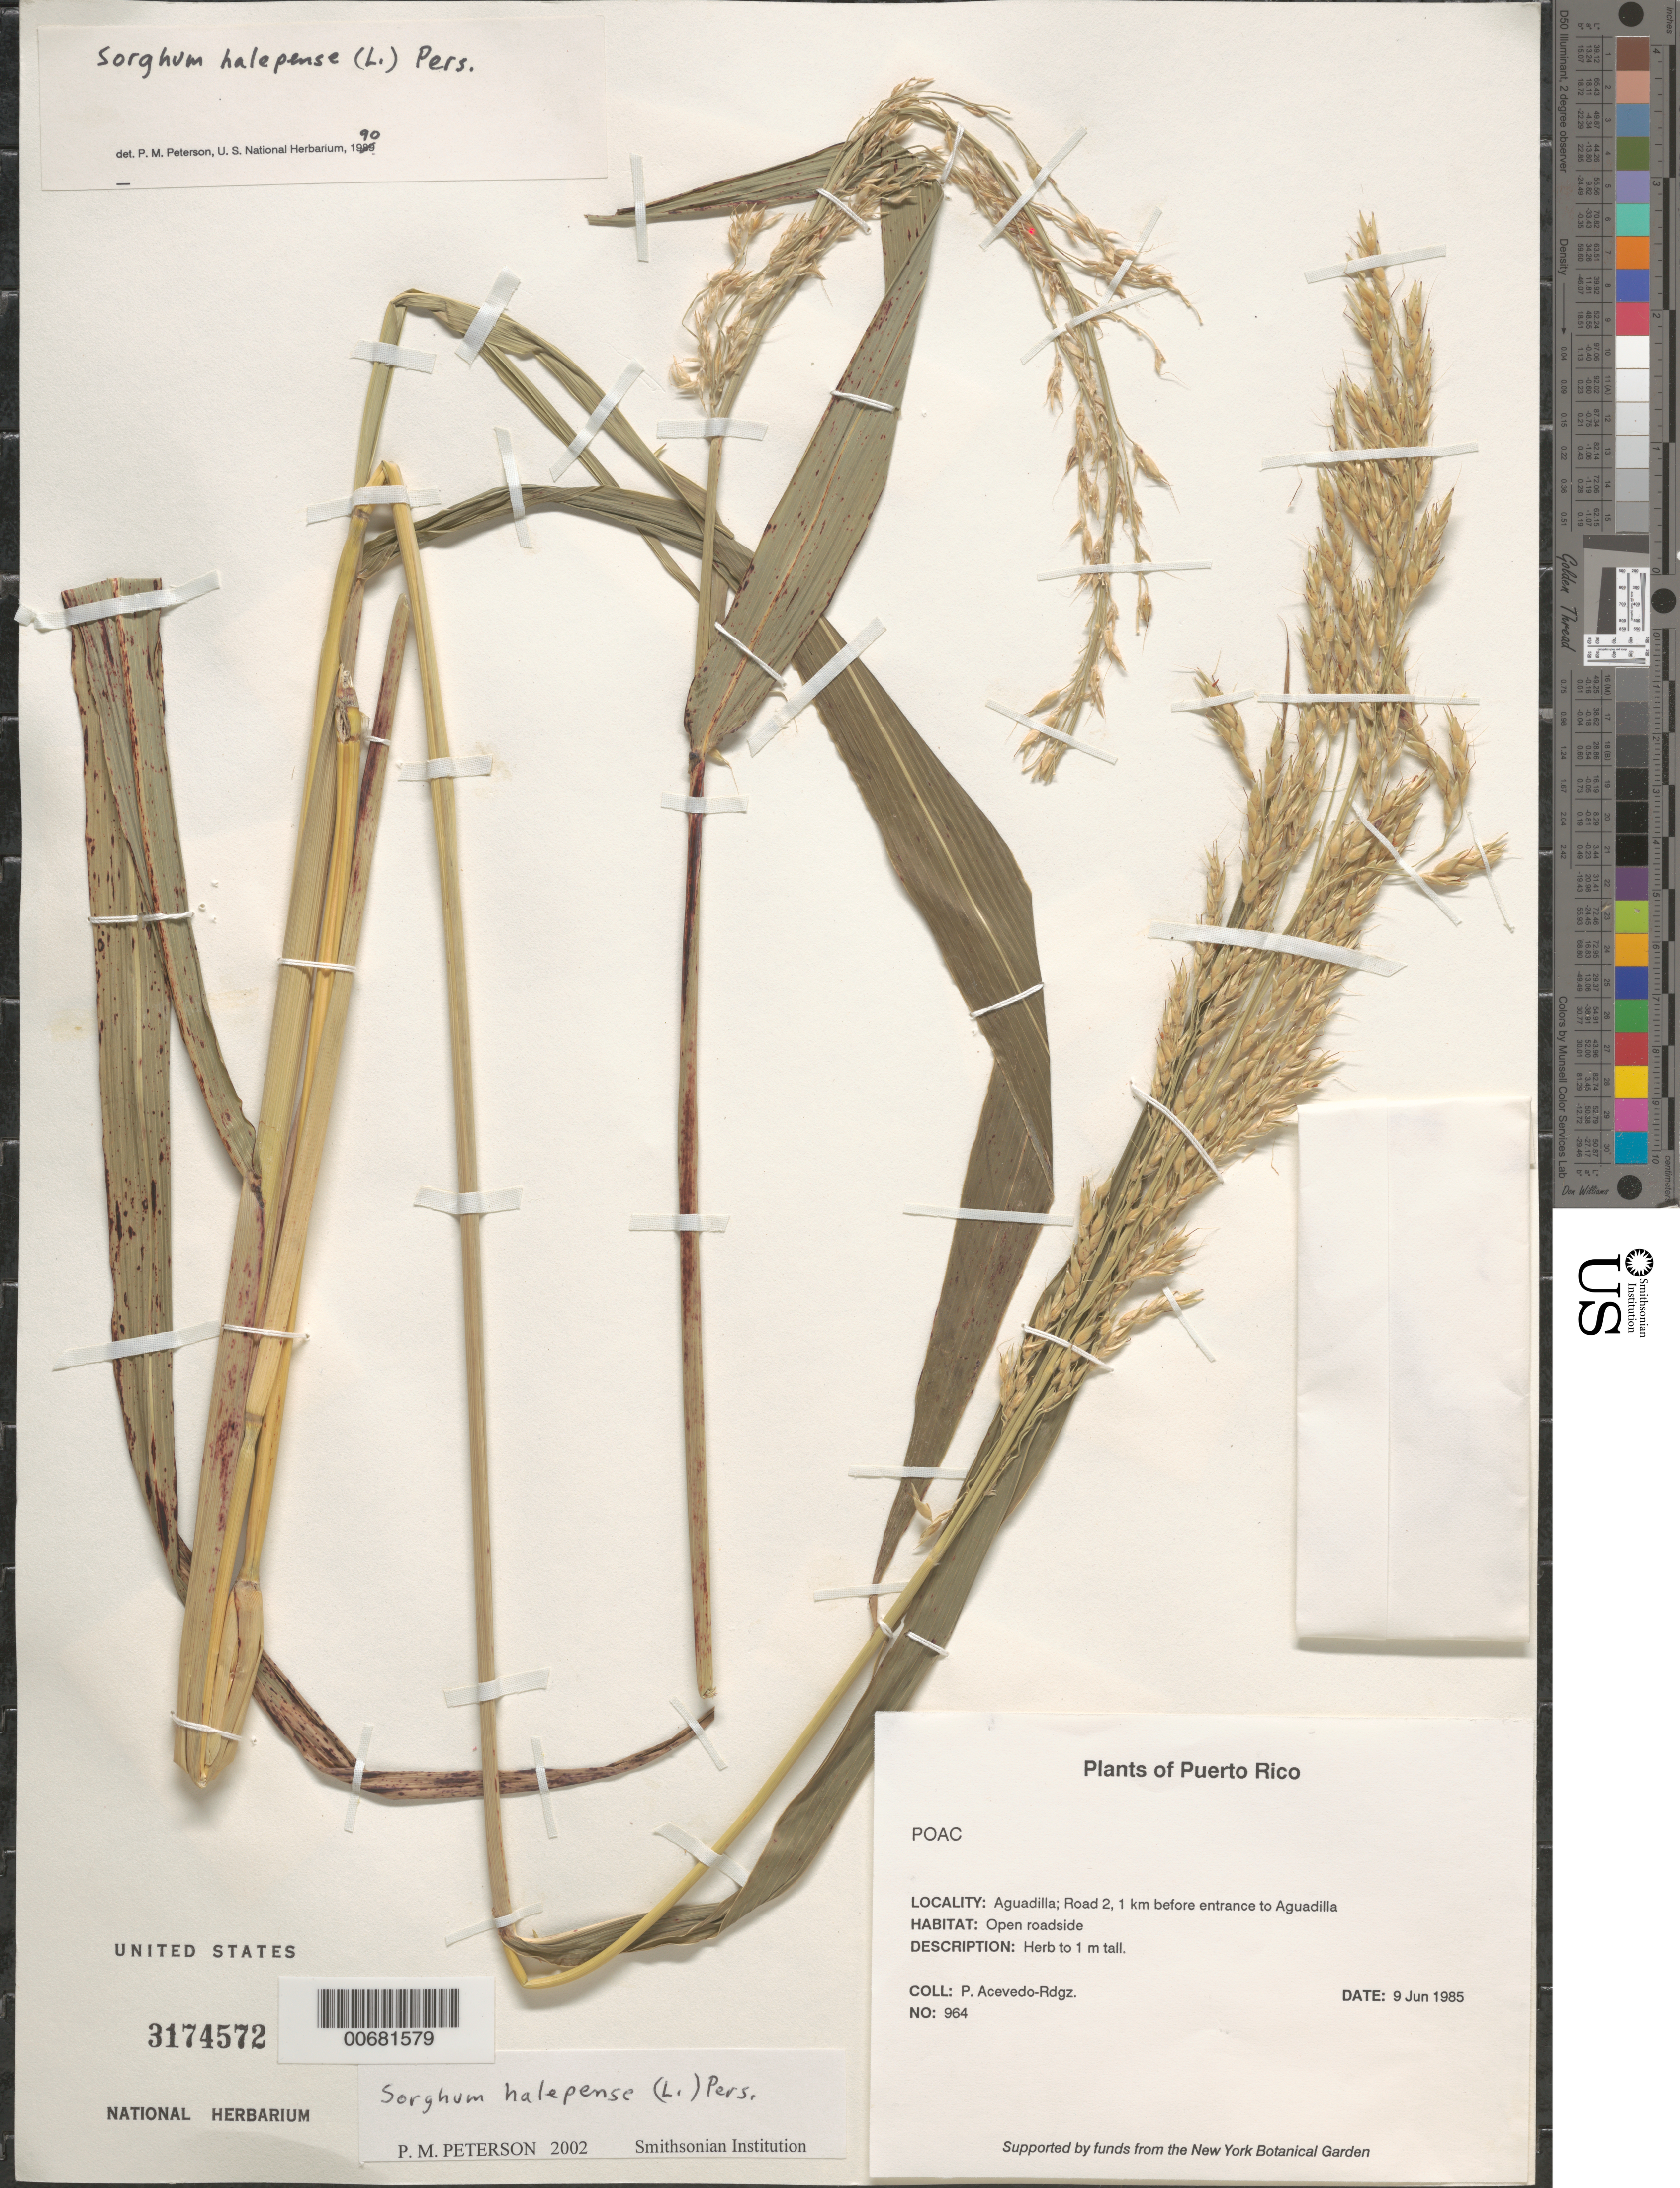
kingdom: Plantae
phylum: Tracheophyta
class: Liliopsida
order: Poales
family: Poaceae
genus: Sorghum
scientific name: Sorghum halepense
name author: (L.) Pers.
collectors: P. Acevedo-Rodr.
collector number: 964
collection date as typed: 09 Jun 1985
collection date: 1985-06-09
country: Puerto Rico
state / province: Aguadilla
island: Puerto Rico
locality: Carretera 2, 1 km antes de la entrada hacia el pueblo, lado este.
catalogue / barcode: US 3174572